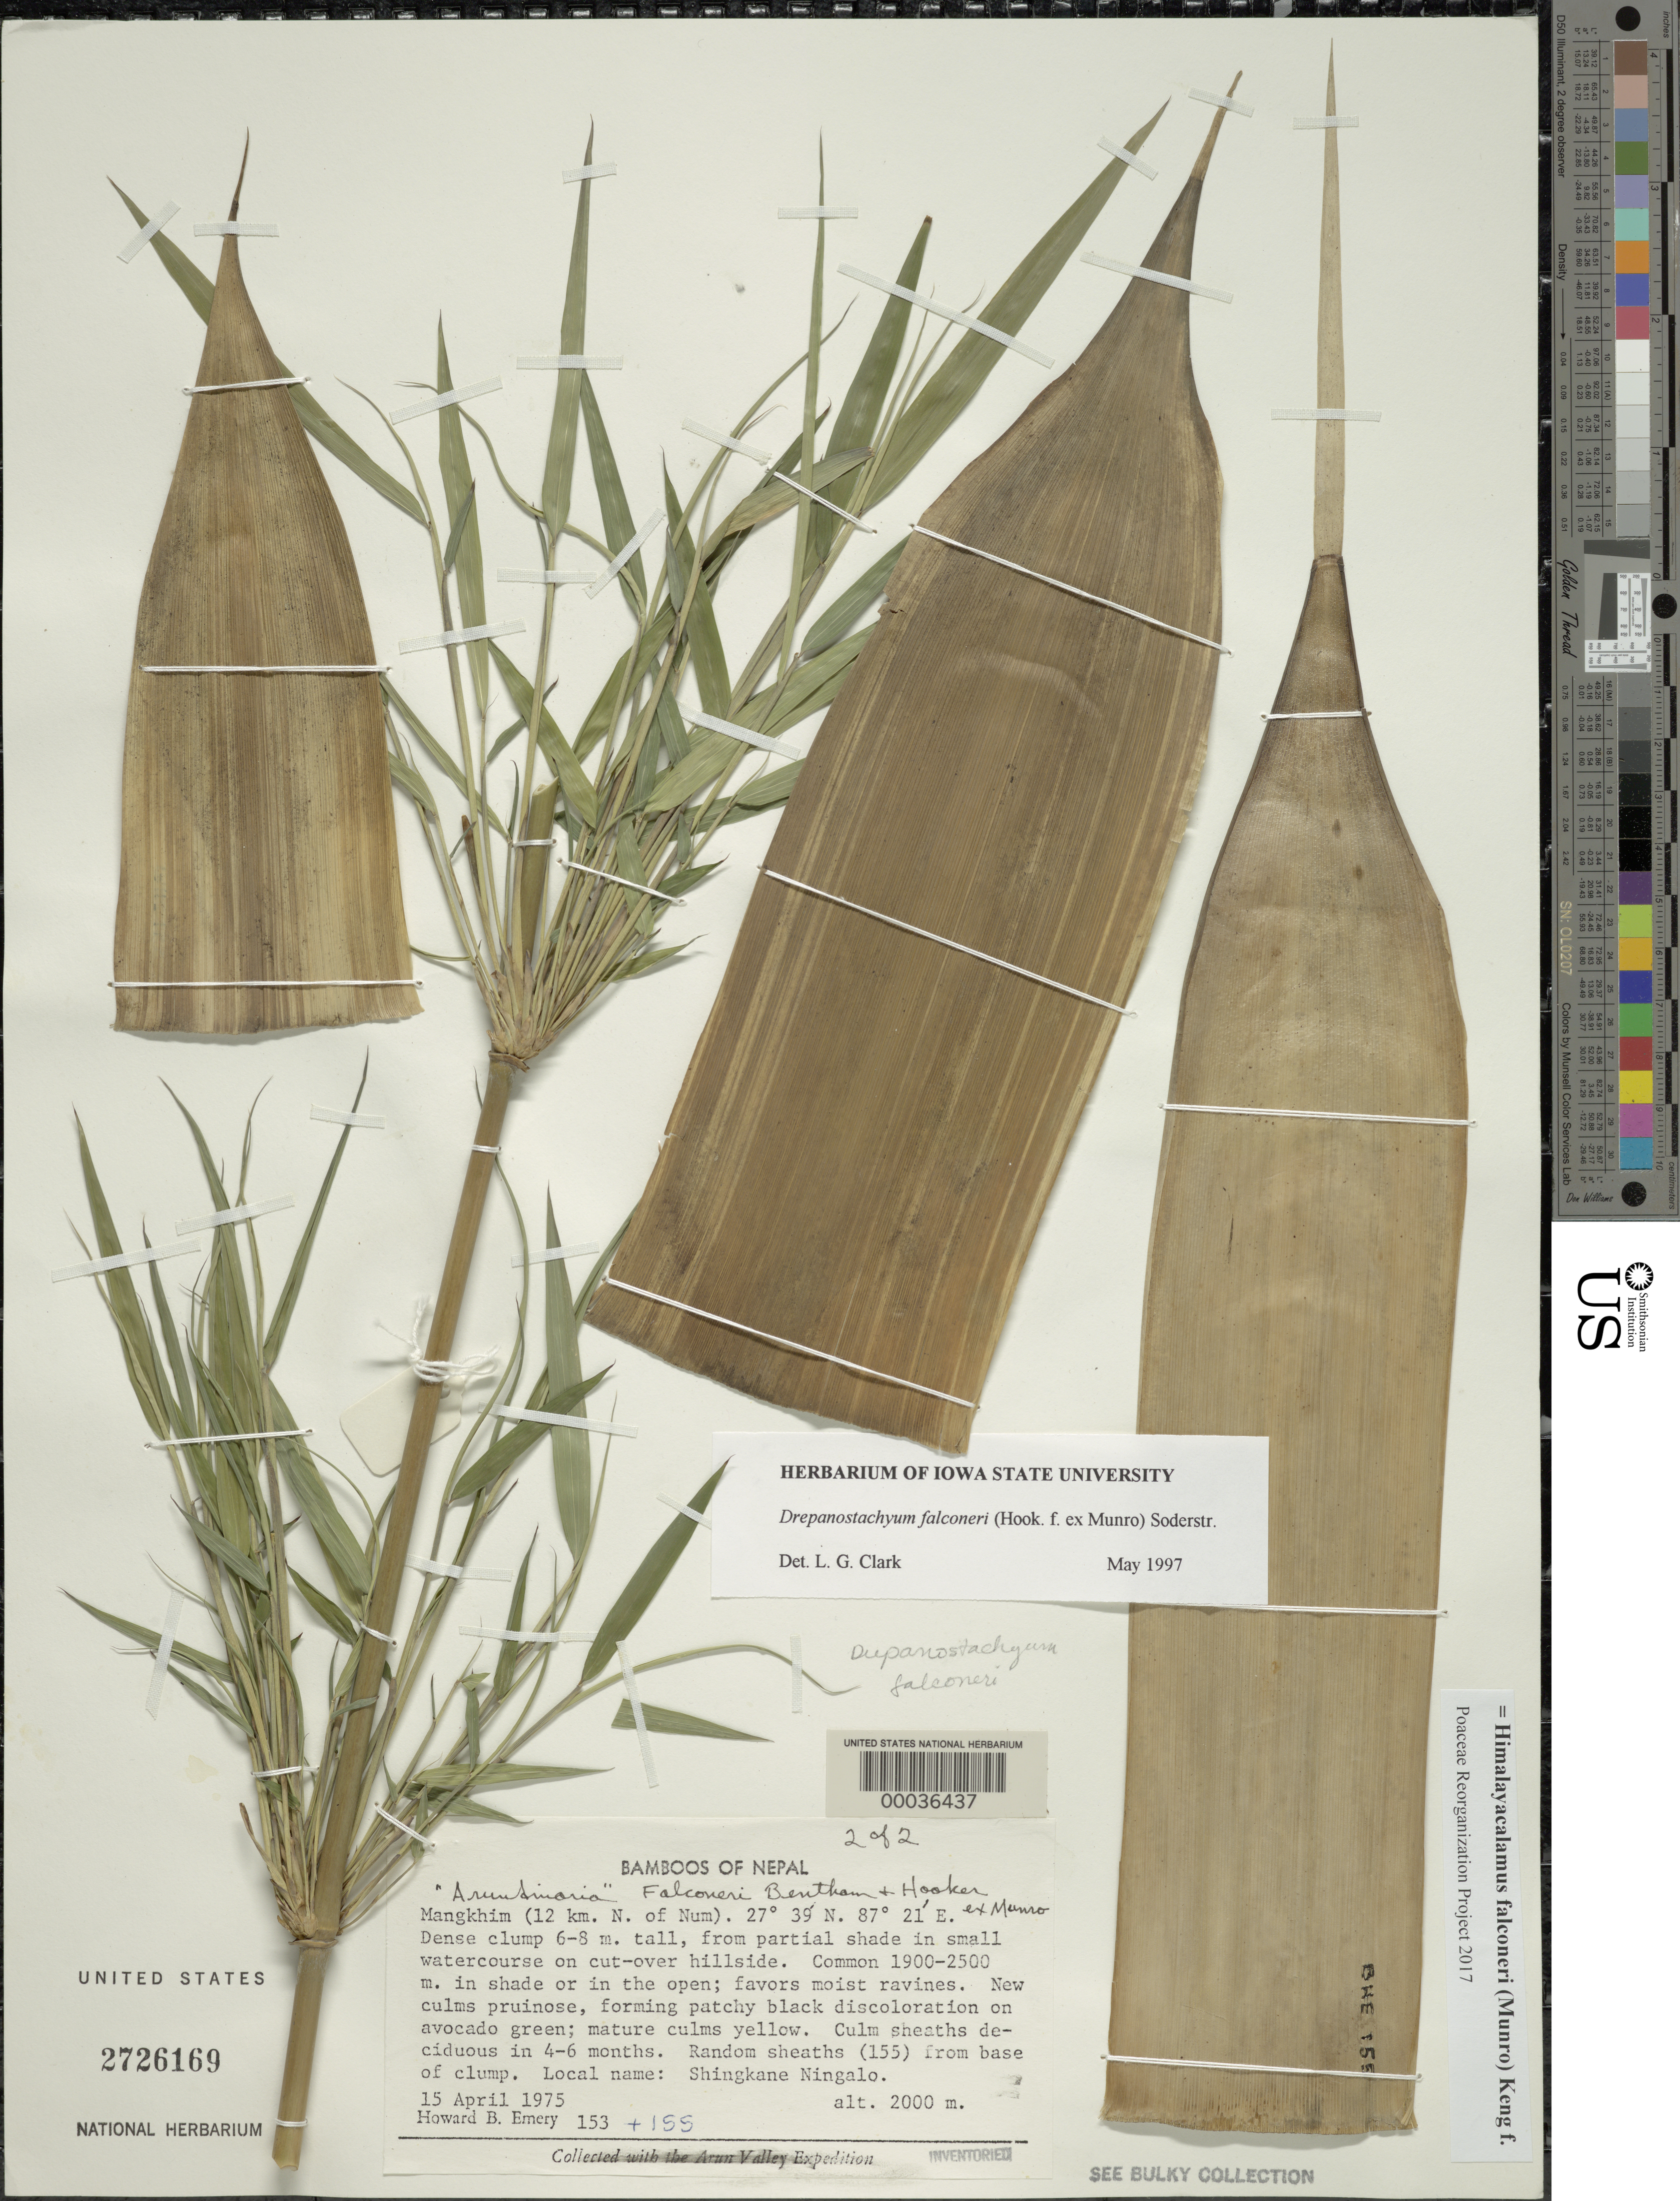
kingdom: Plantae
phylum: Tracheophyta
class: Liliopsida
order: Poales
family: Poaceae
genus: Himalayacalamus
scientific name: Himalayacalamus falconeri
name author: (Munro) Keng f.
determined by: Poaceae Reorganization Project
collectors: H. B. Emery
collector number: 153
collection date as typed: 15 Apr 1975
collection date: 1975-04-15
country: Nepal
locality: Mangkhim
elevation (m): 2000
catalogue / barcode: US 2726169